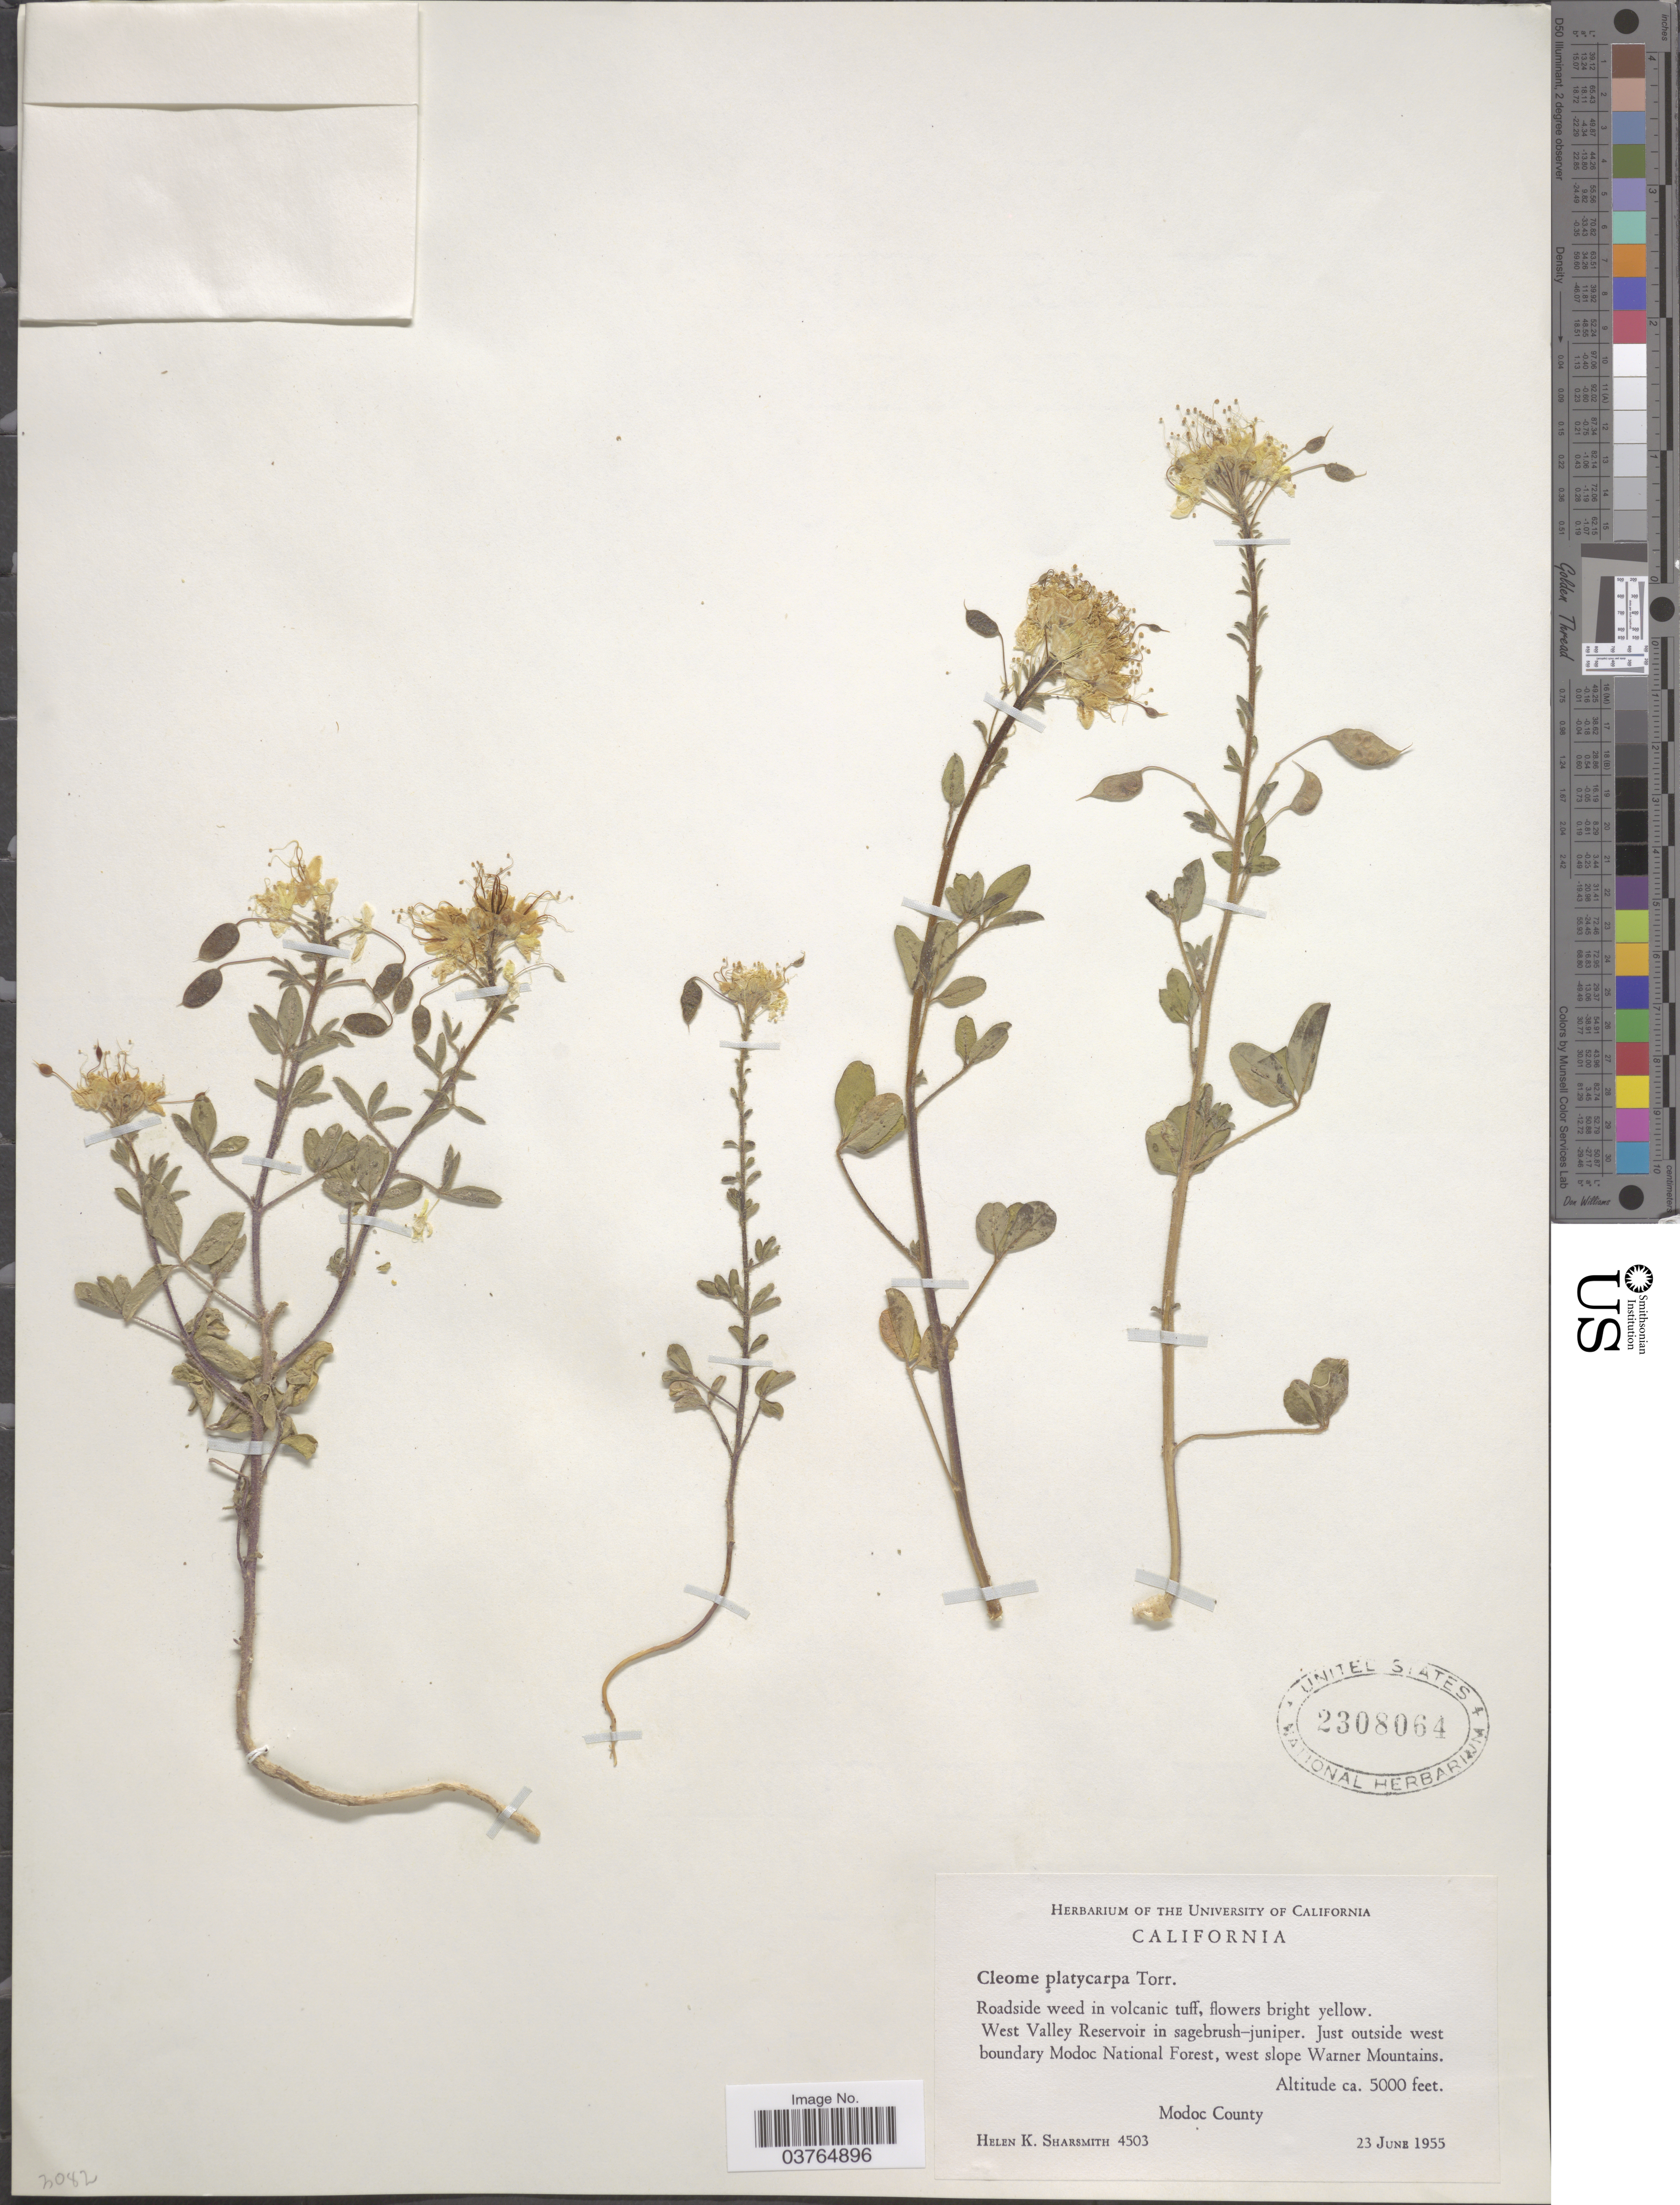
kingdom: Plantae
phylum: Tracheophyta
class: Magnoliopsida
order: Brassicales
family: Cleomaceae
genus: Cleomella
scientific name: Cleomella platycarpa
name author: (Torr.) Roalson & J.C. Hall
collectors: H. Sharsmith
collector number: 4503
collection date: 1955-06-23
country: United States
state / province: California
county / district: Modoc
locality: West Valley Reservoir in sagebrush-juniper. Just outside west boundary Modoc National Forest, west slope Warner Mountains. Modoc County.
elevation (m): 1524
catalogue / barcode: US 2308064